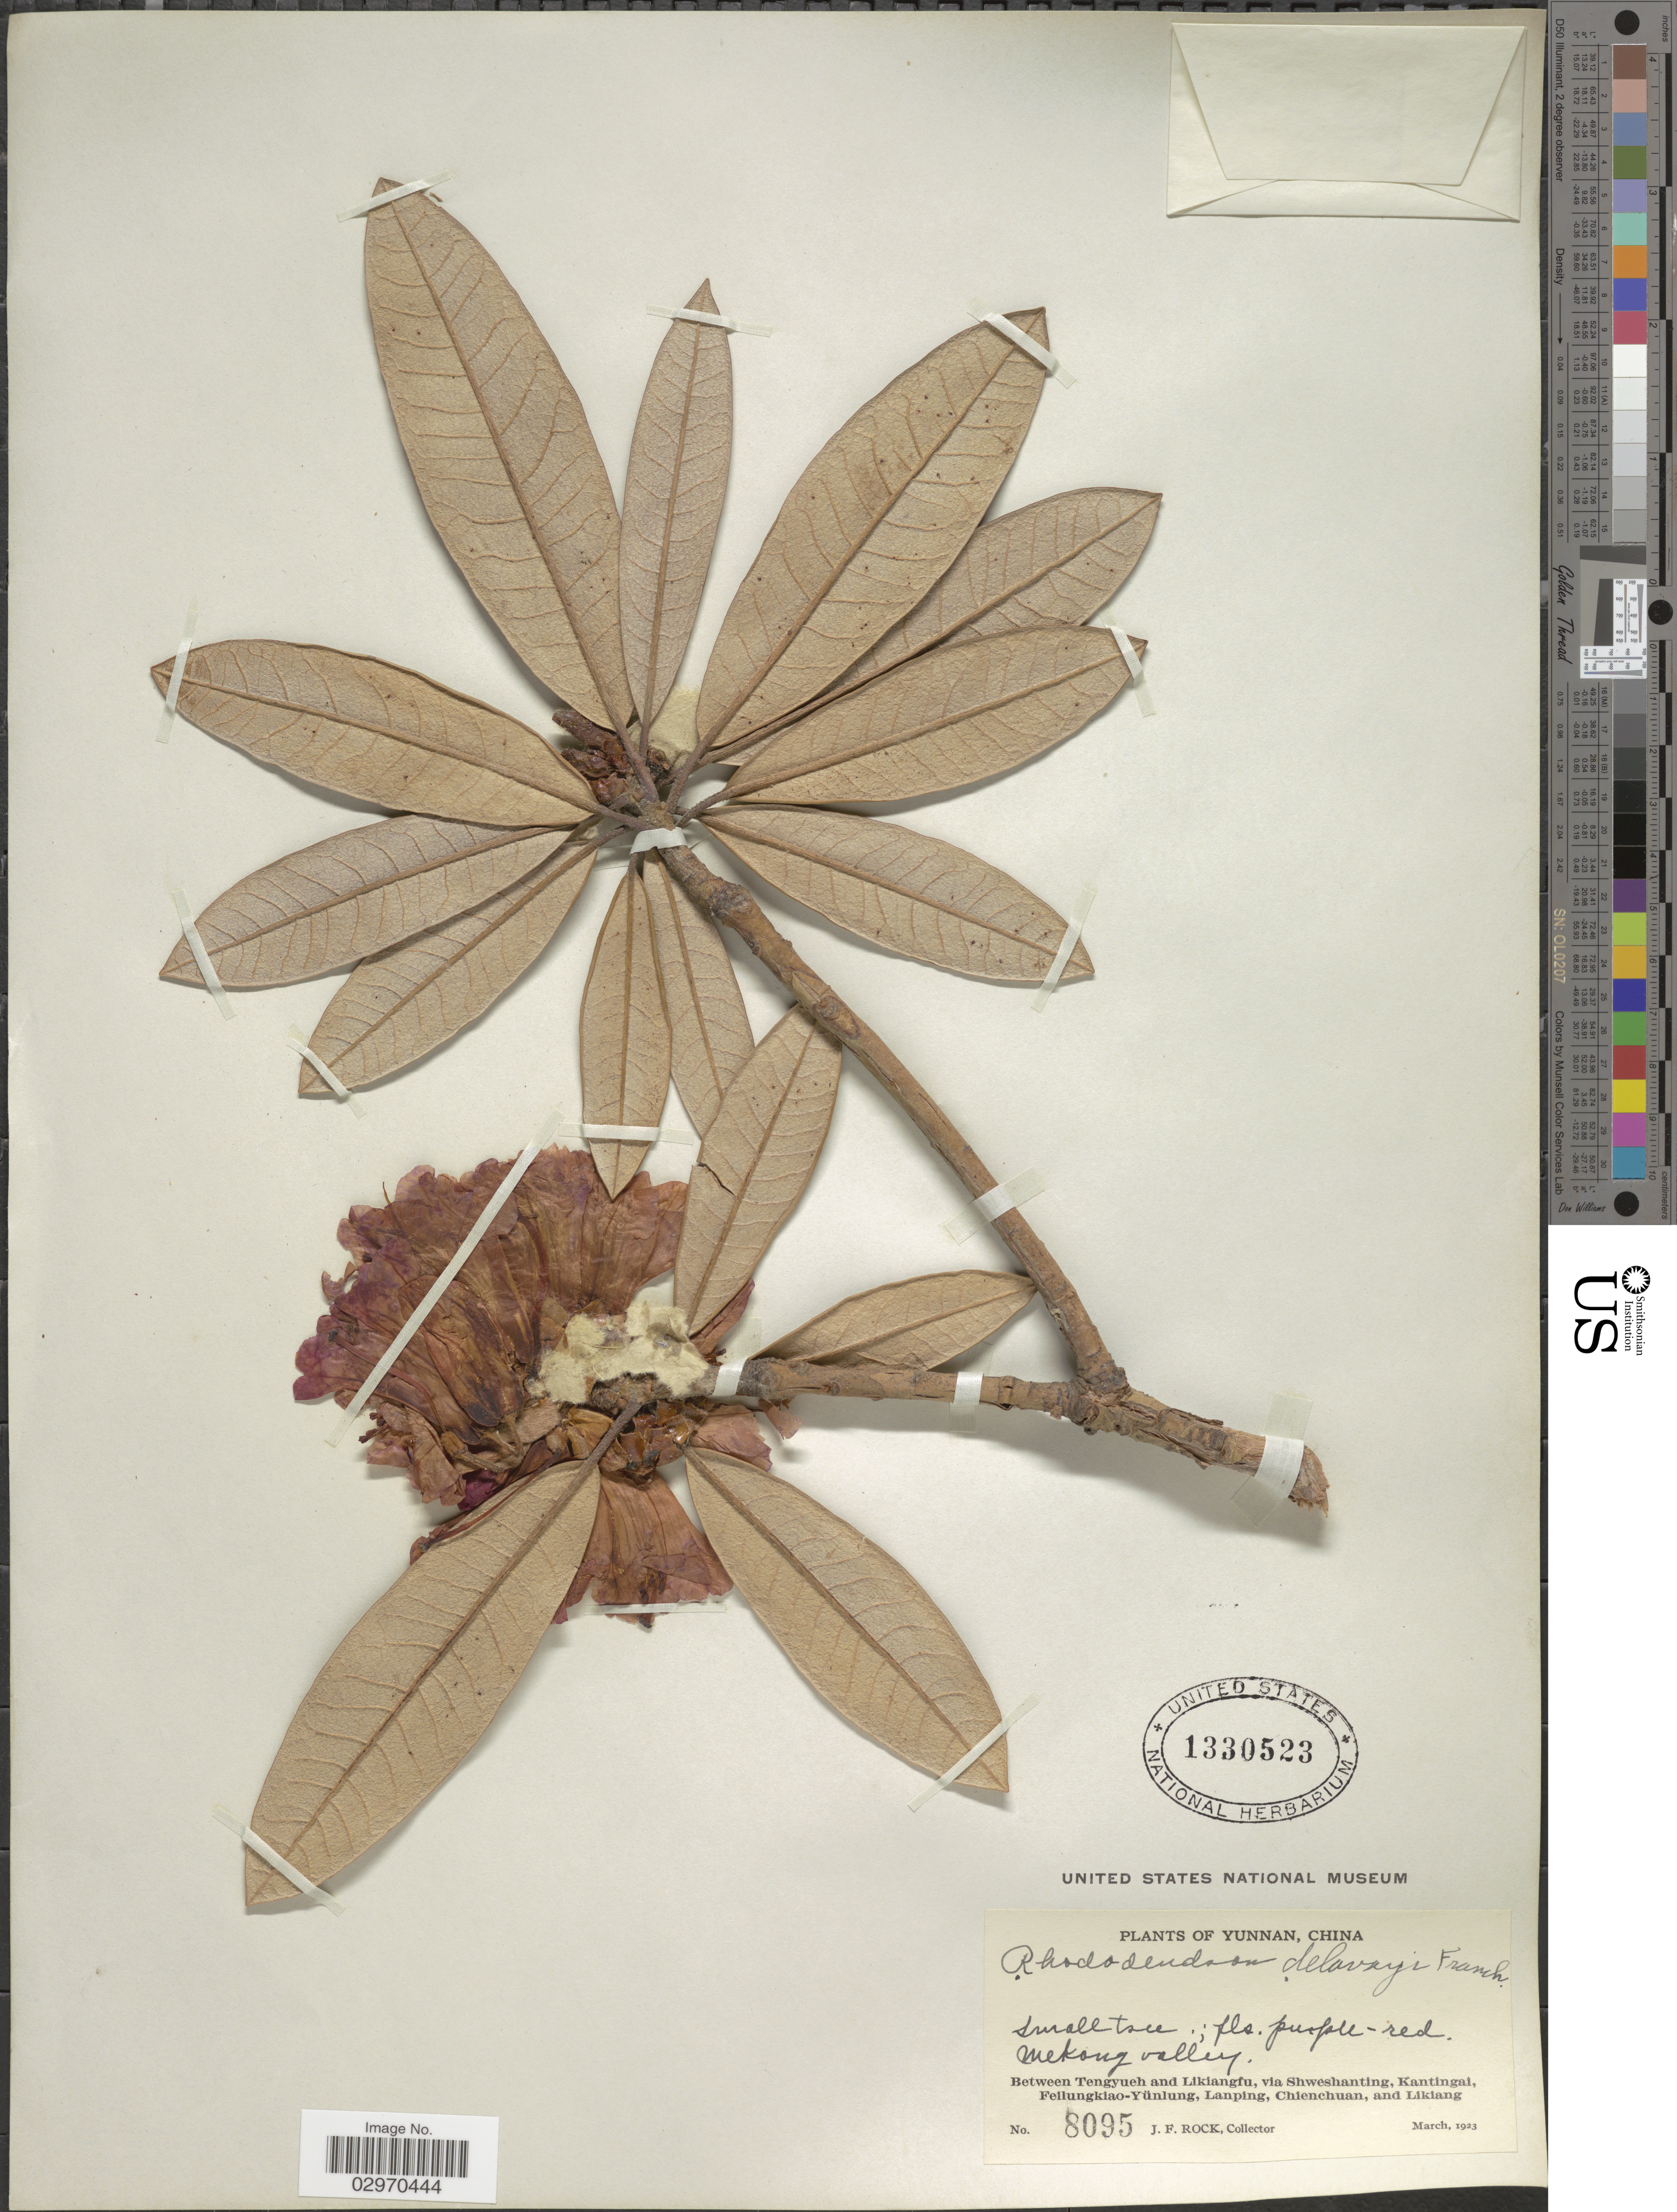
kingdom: Plantae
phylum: Tracheophyta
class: Magnoliopsida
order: Ericales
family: Ericaceae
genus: Rhododendron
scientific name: Rhododendron delavayi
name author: Franch.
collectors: J. Rock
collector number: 8098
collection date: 1923-03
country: China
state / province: Yunnan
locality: Mekong valley. Between Tengyueh and Likiangfu, via Shweshanting, Kantingai, Feilungkiao-Yünlung, Lanping, Chienchuan, and Likiang.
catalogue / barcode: US 1330523